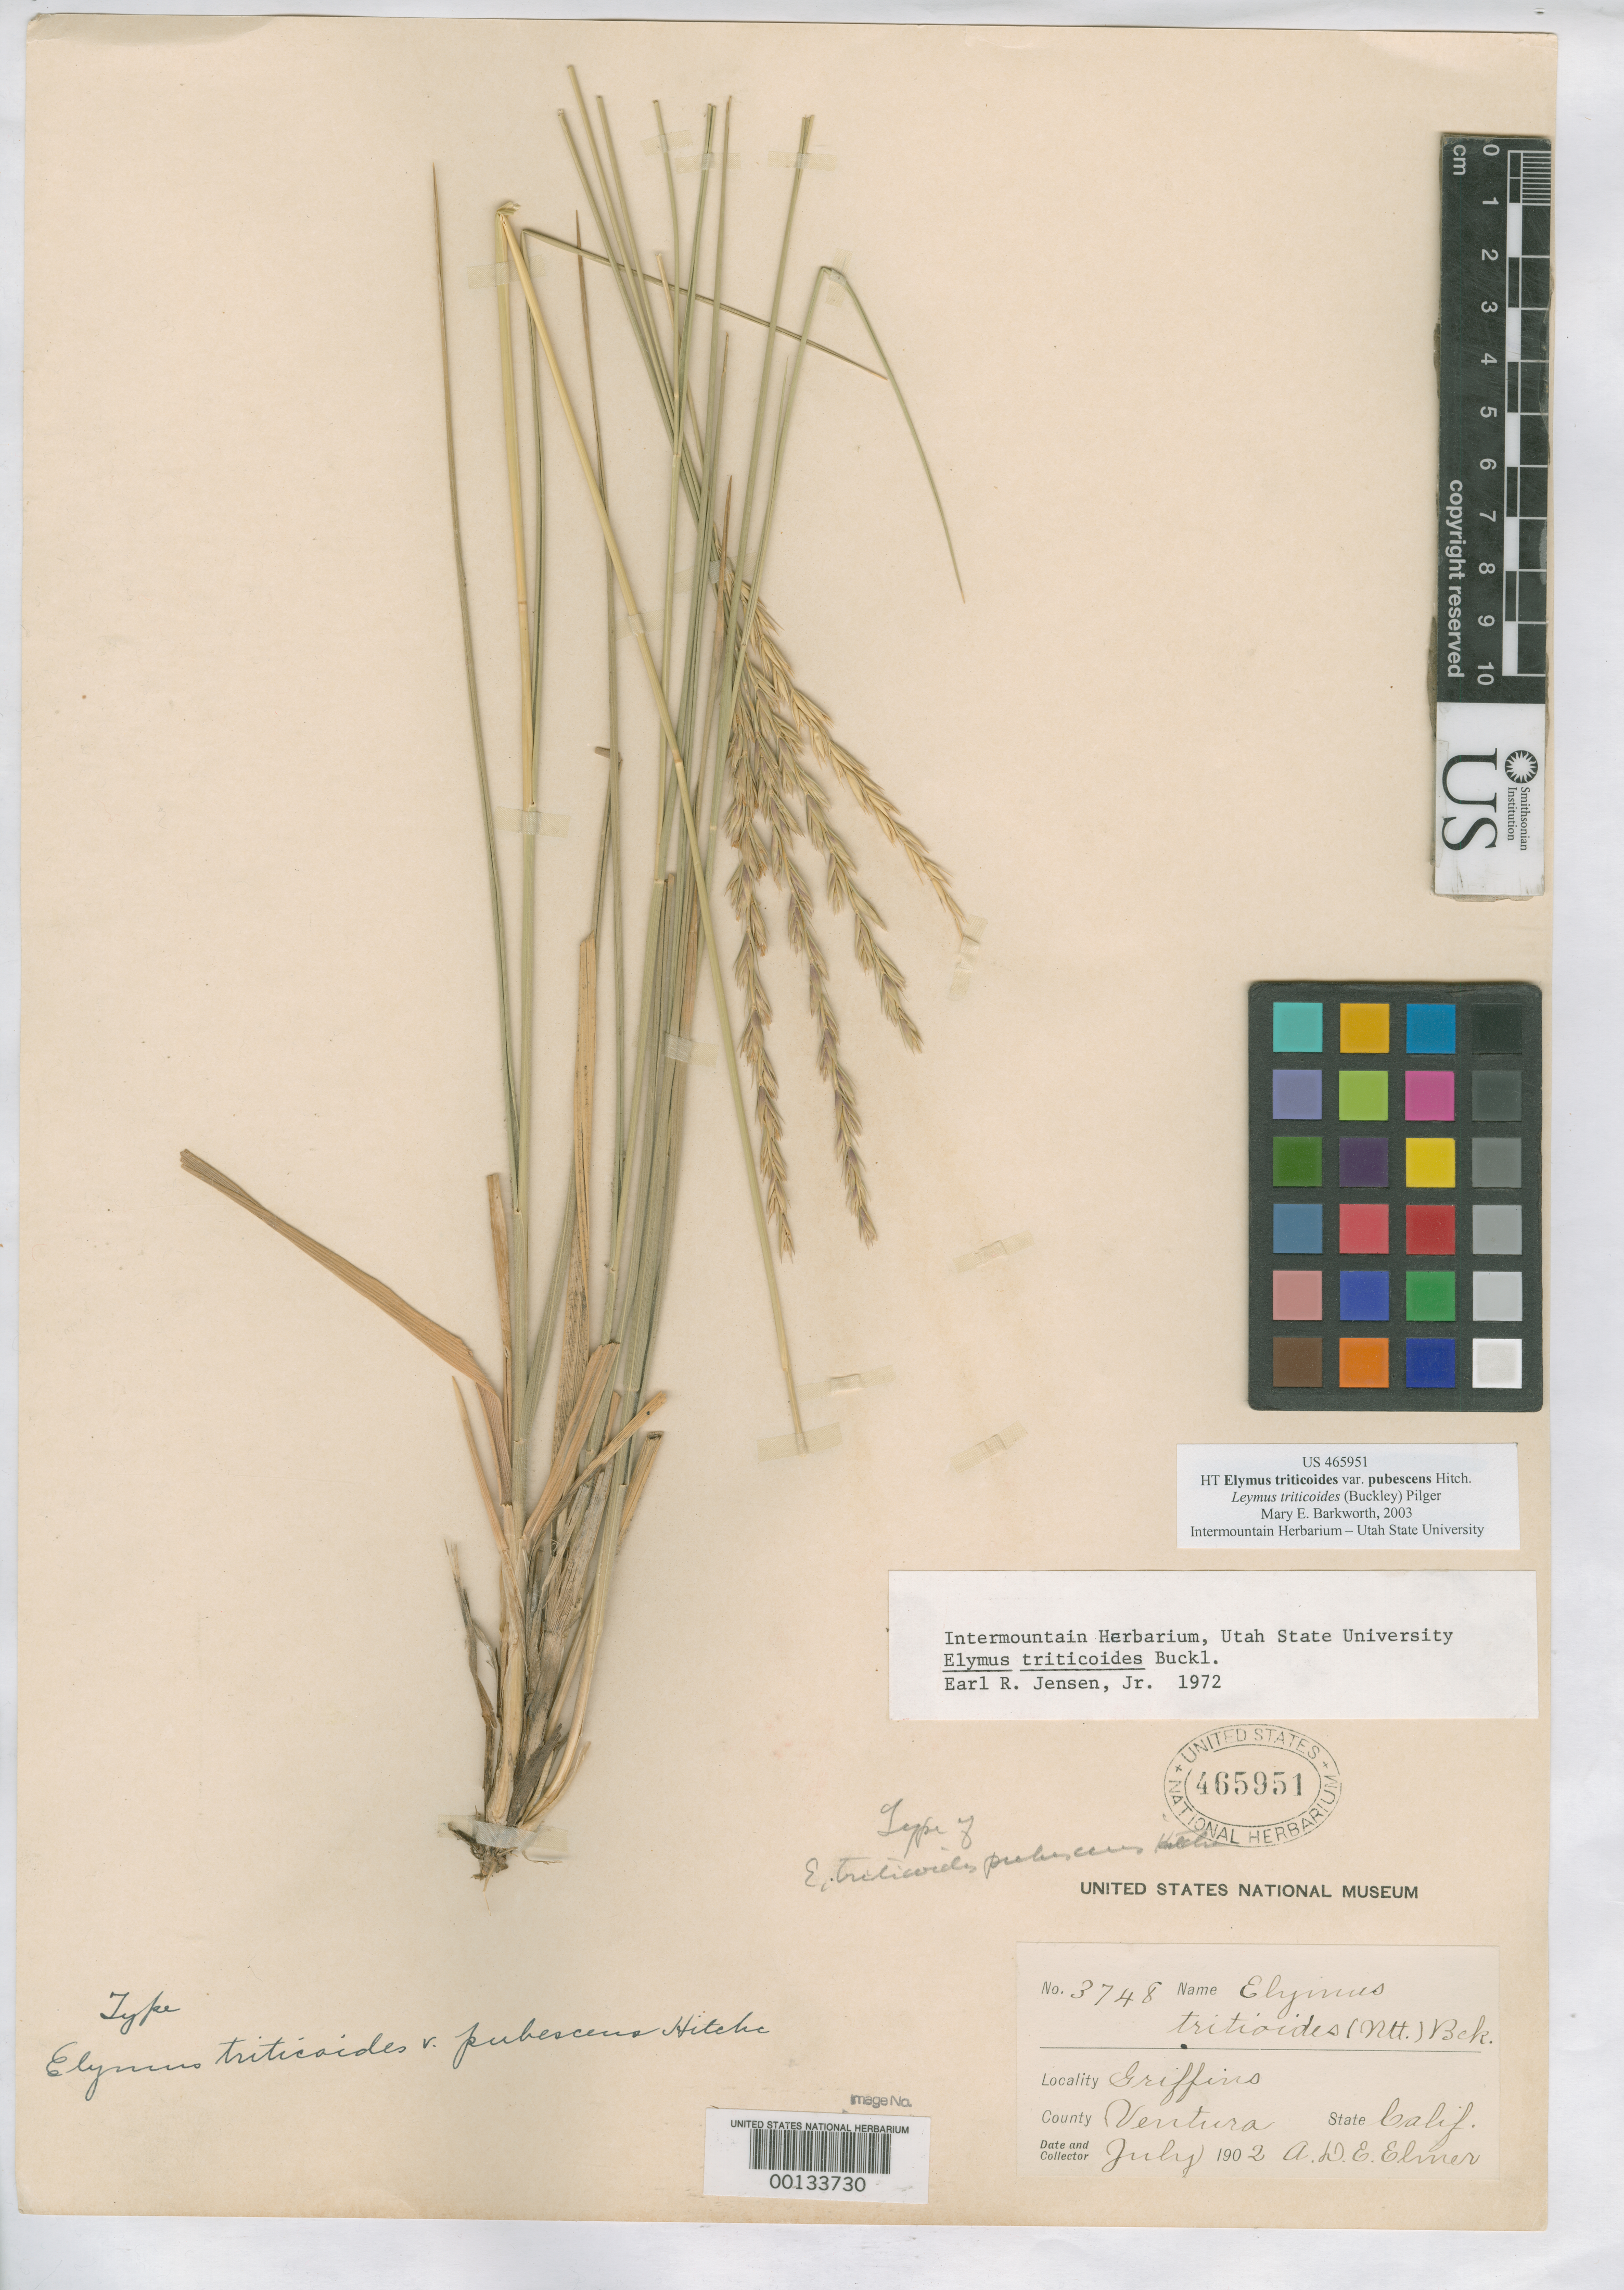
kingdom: Plantae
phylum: Tracheophyta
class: Liliopsida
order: Poales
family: Poaceae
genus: Elymus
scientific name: Elymus triticoides var. pubescens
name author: Hitchc. in Jeps.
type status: Holotype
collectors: A. D. E. Elmer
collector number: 3748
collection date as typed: Jul 1902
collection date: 1902-07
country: United States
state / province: California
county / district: Ventura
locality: Griffins.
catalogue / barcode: US 465951